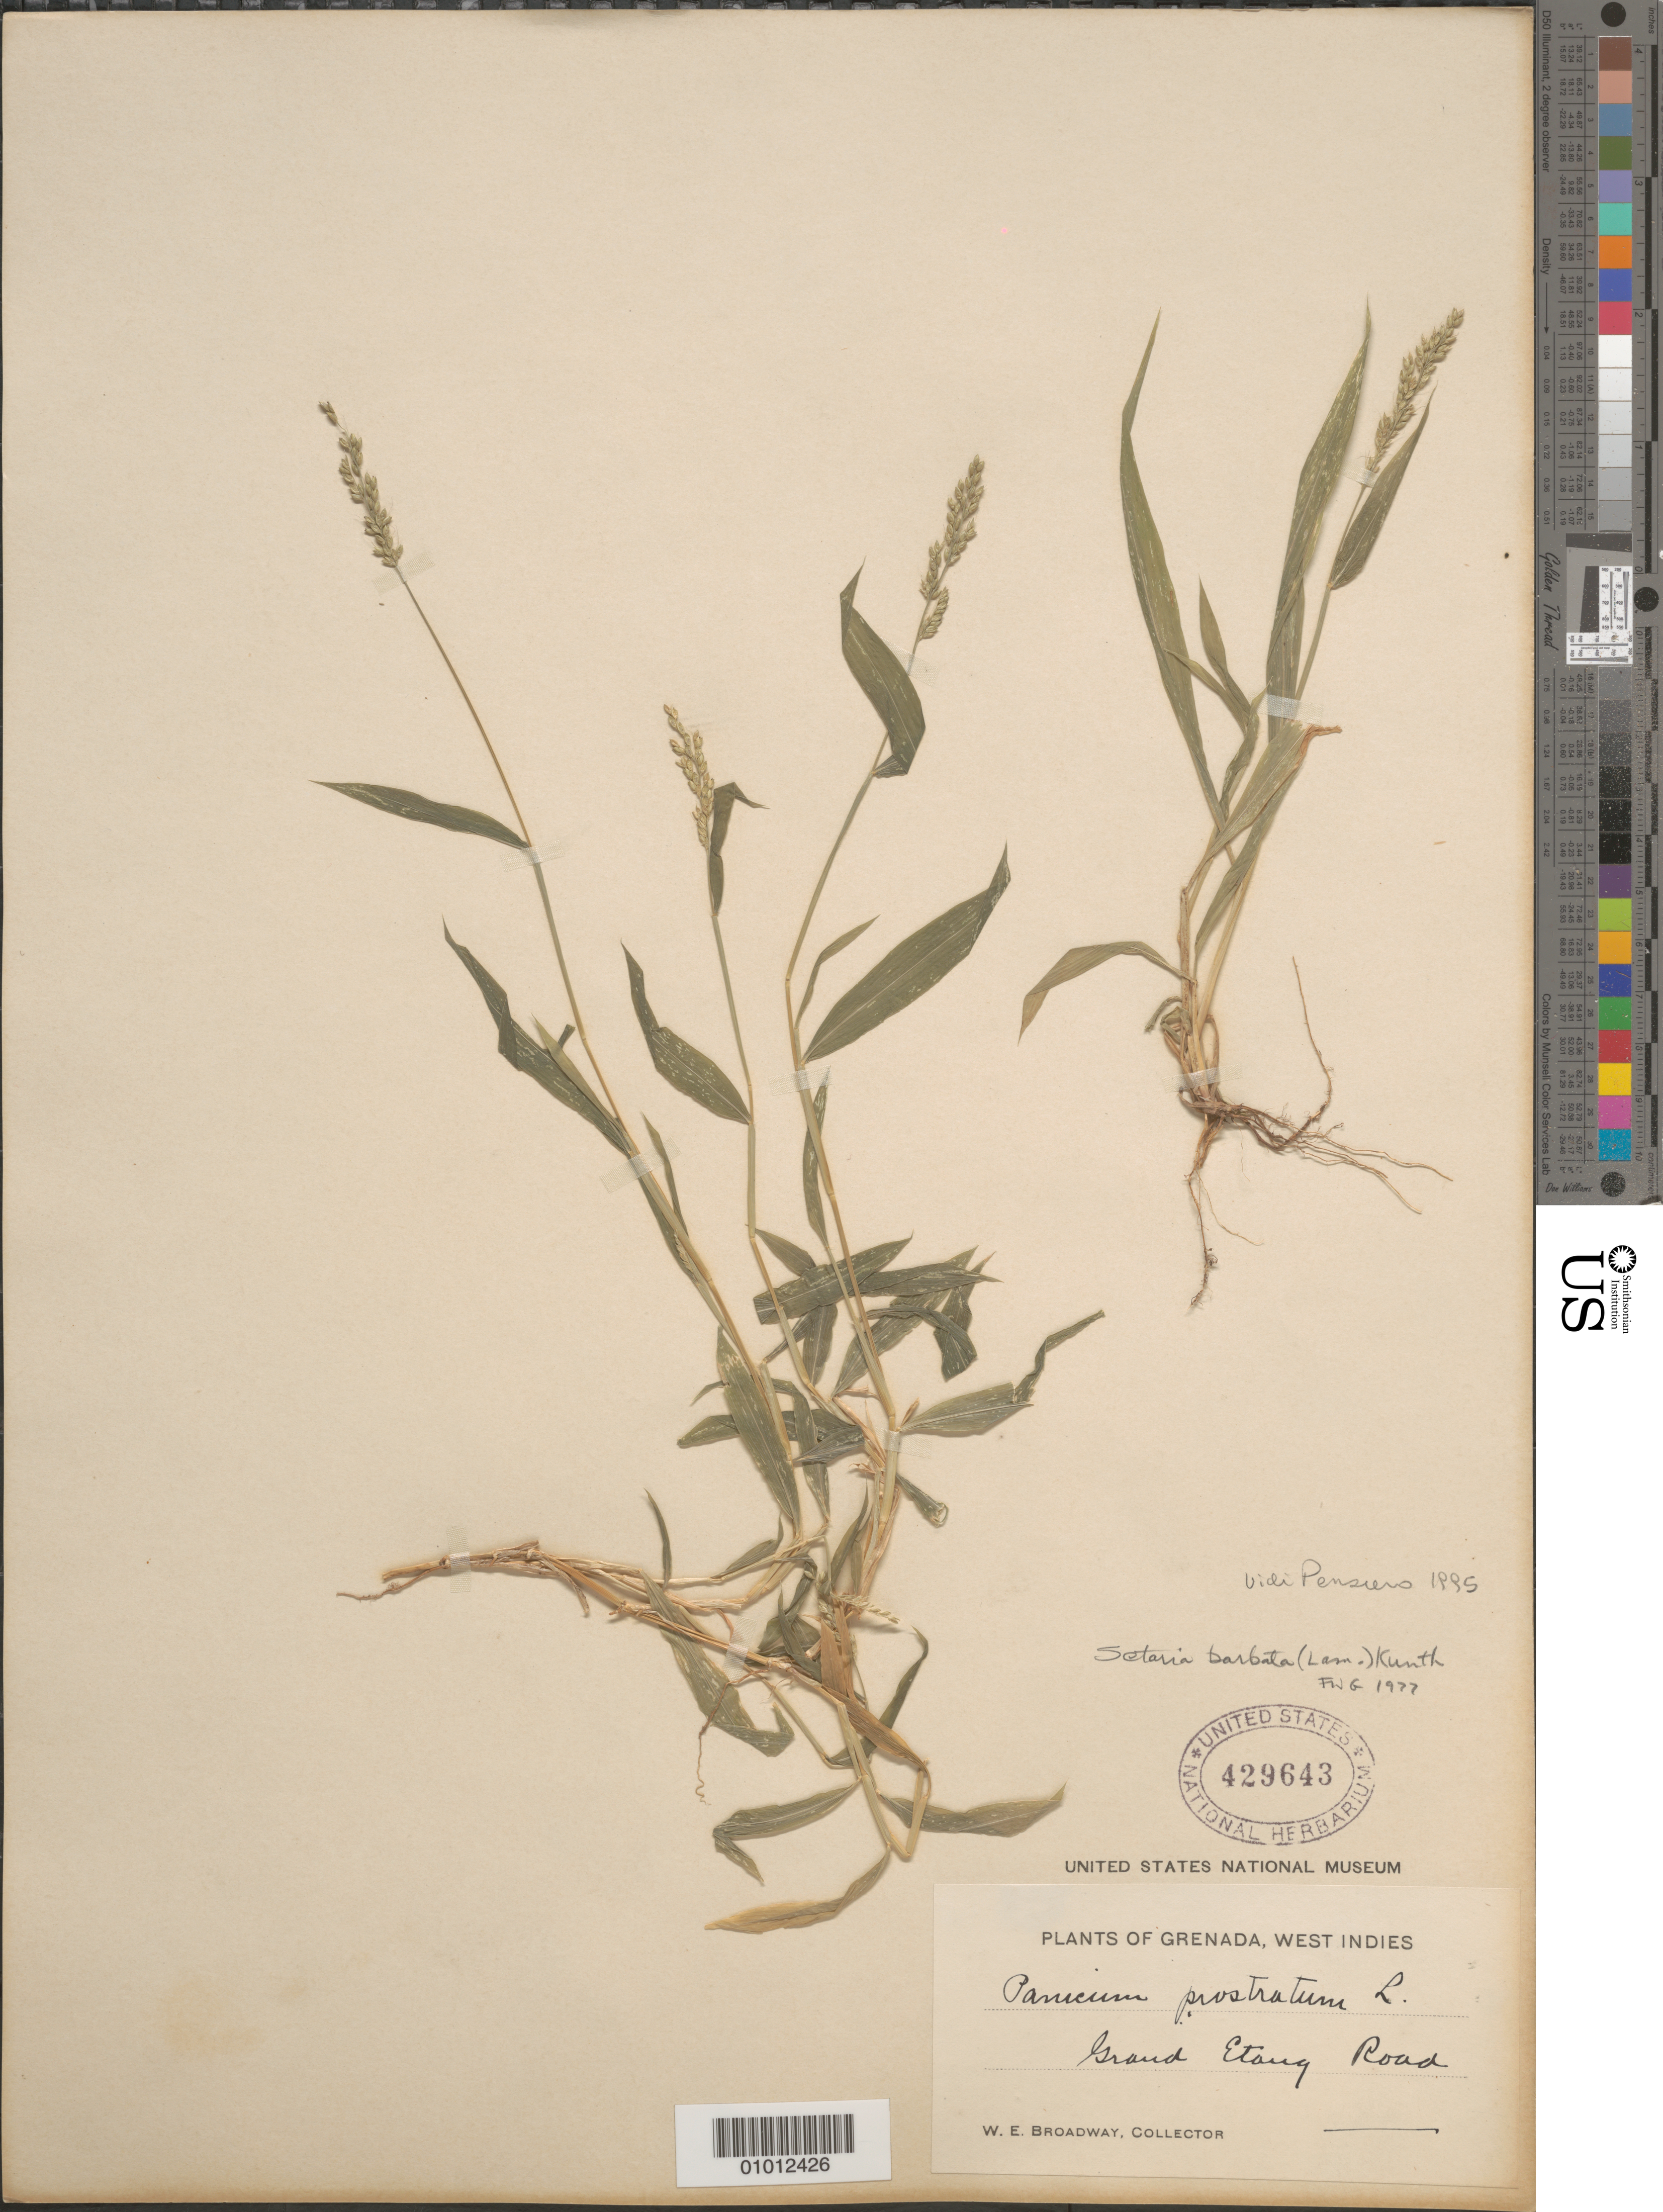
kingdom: Plantae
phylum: Tracheophyta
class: Liliopsida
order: Poales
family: Poaceae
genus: Setaria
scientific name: Setaria barbata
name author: (Lam.) Kunth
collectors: W. E. Broadway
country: Grenada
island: Grenada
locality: Grand Etang Road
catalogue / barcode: US 429643